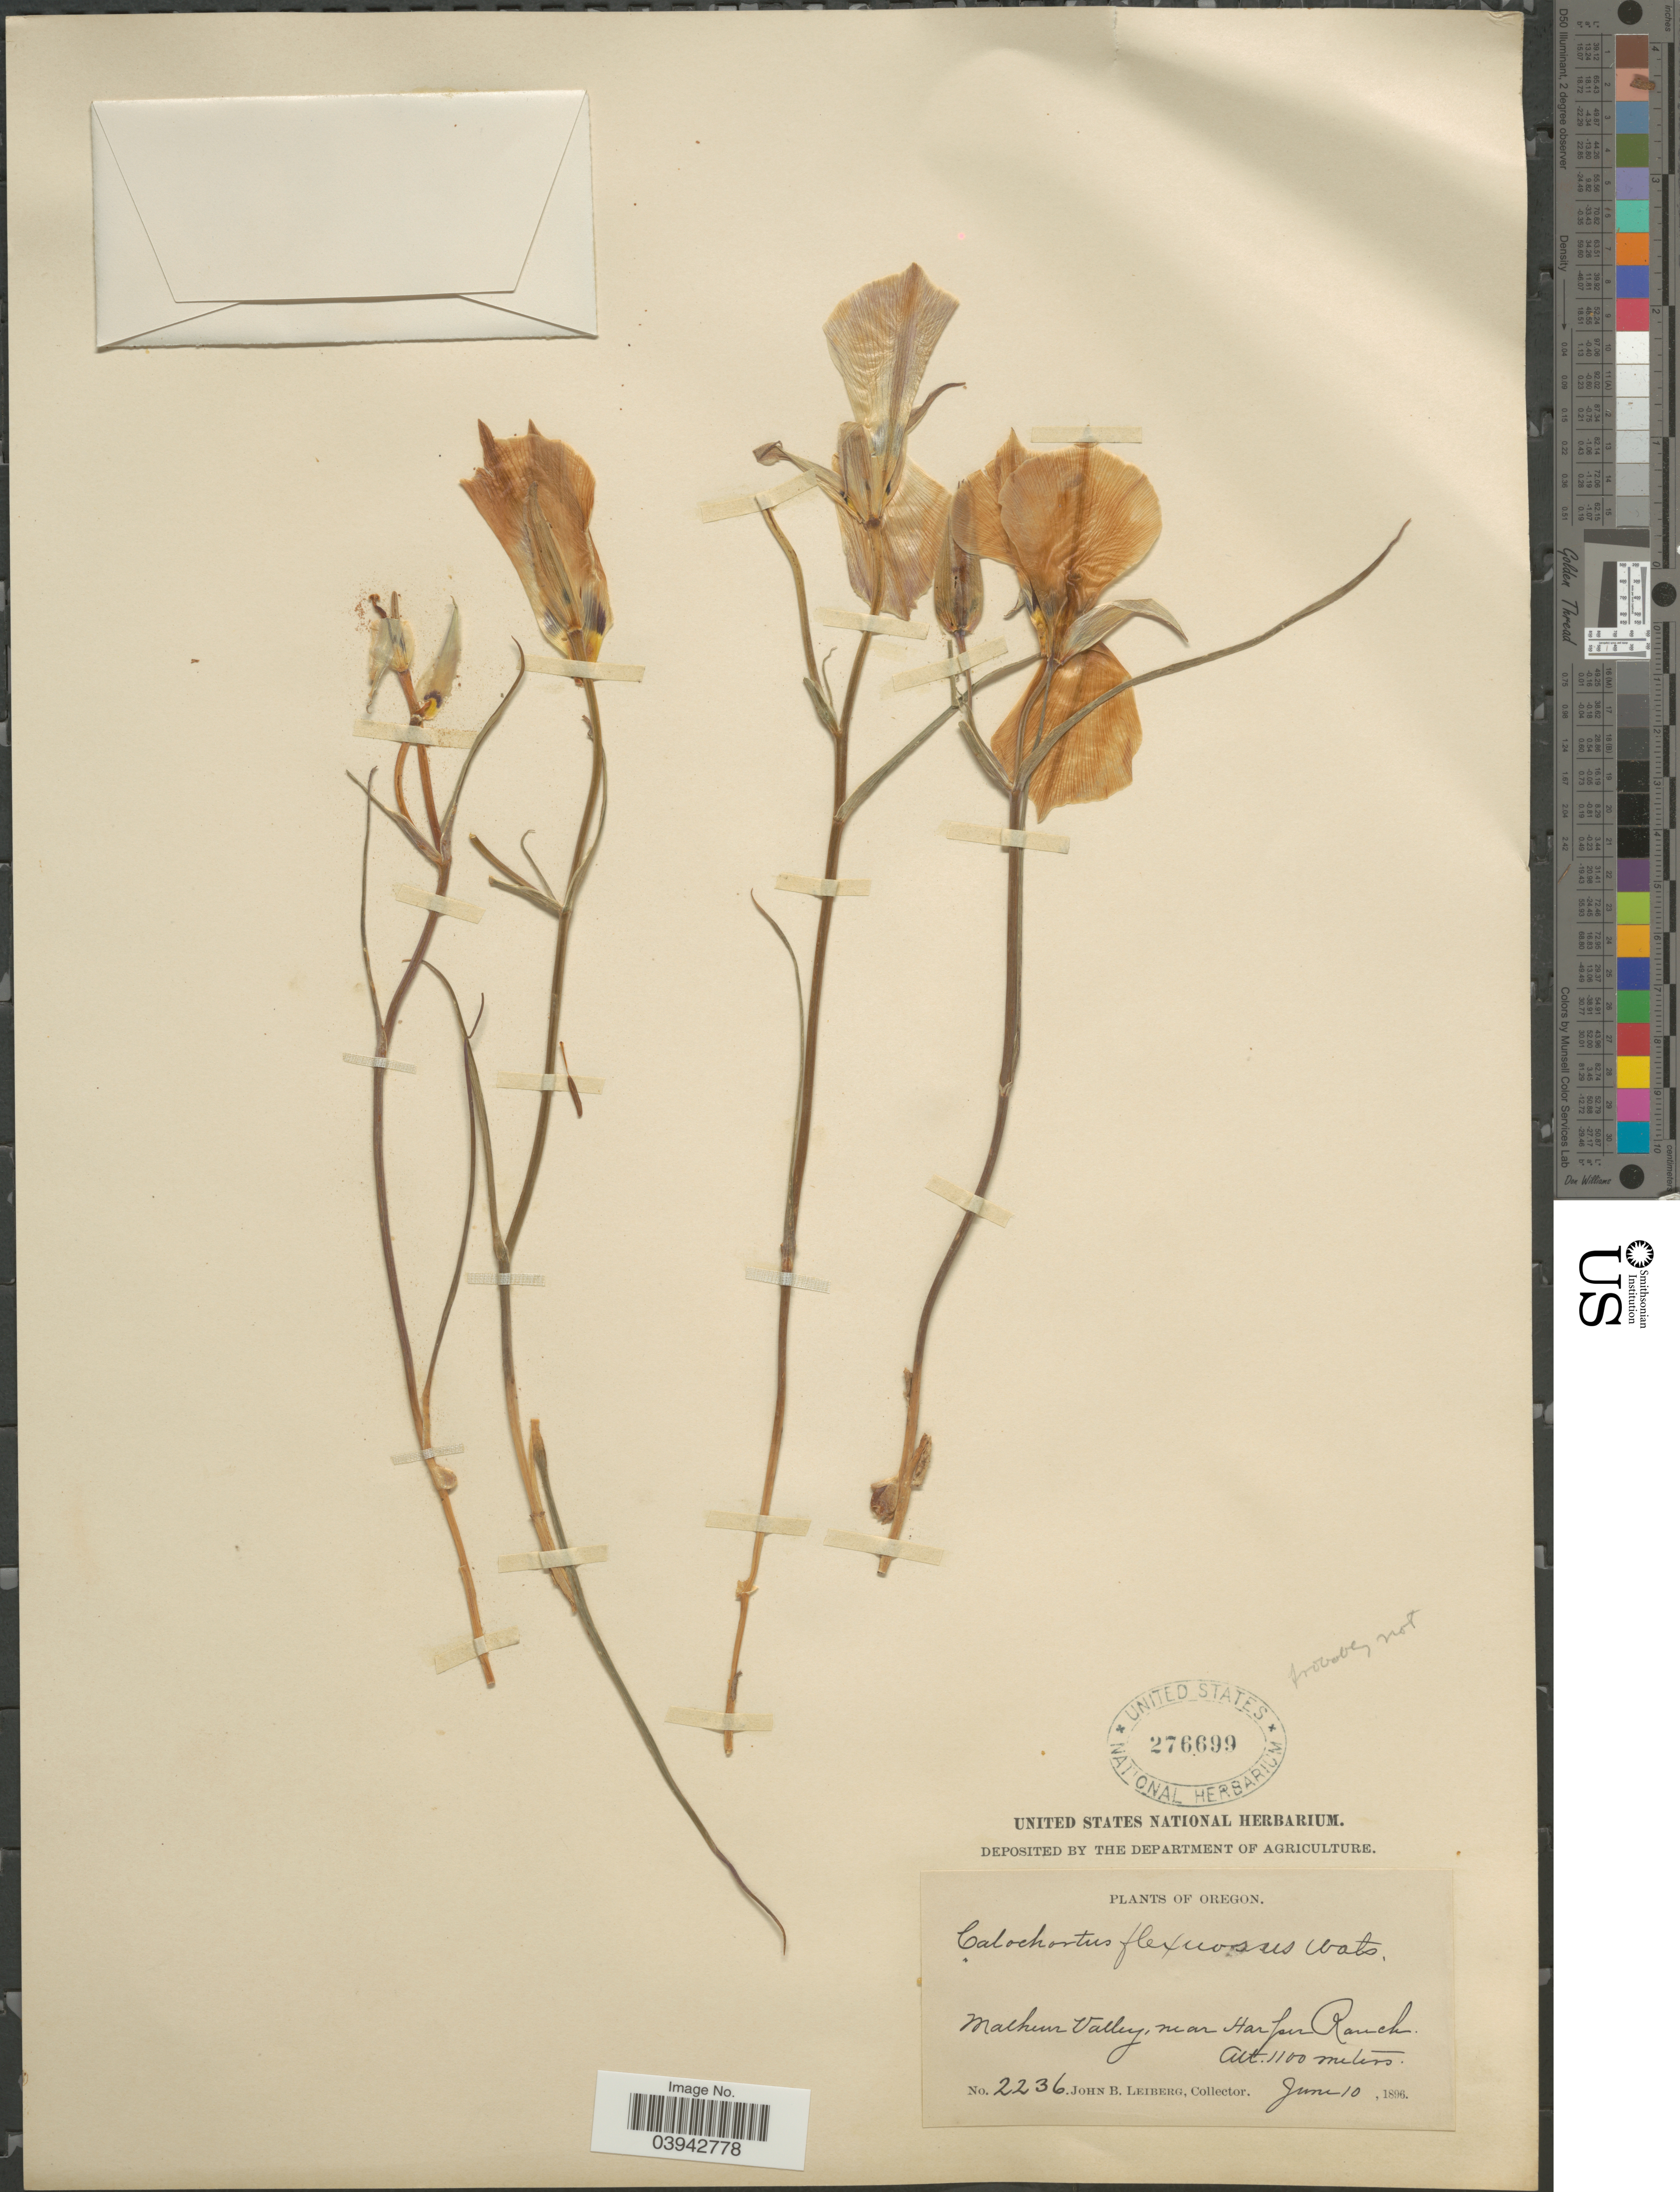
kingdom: Plantae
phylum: Tracheophyta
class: Liliopsida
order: Liliales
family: Liliaceae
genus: Calochortus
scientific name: Calochortus macrocarpus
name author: Douglas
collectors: J. B. Leiberg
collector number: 2236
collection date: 1896-06-10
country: United States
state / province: Oregon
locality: Malheur Valley, near Harper Ranch.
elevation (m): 1100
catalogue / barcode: US 276699